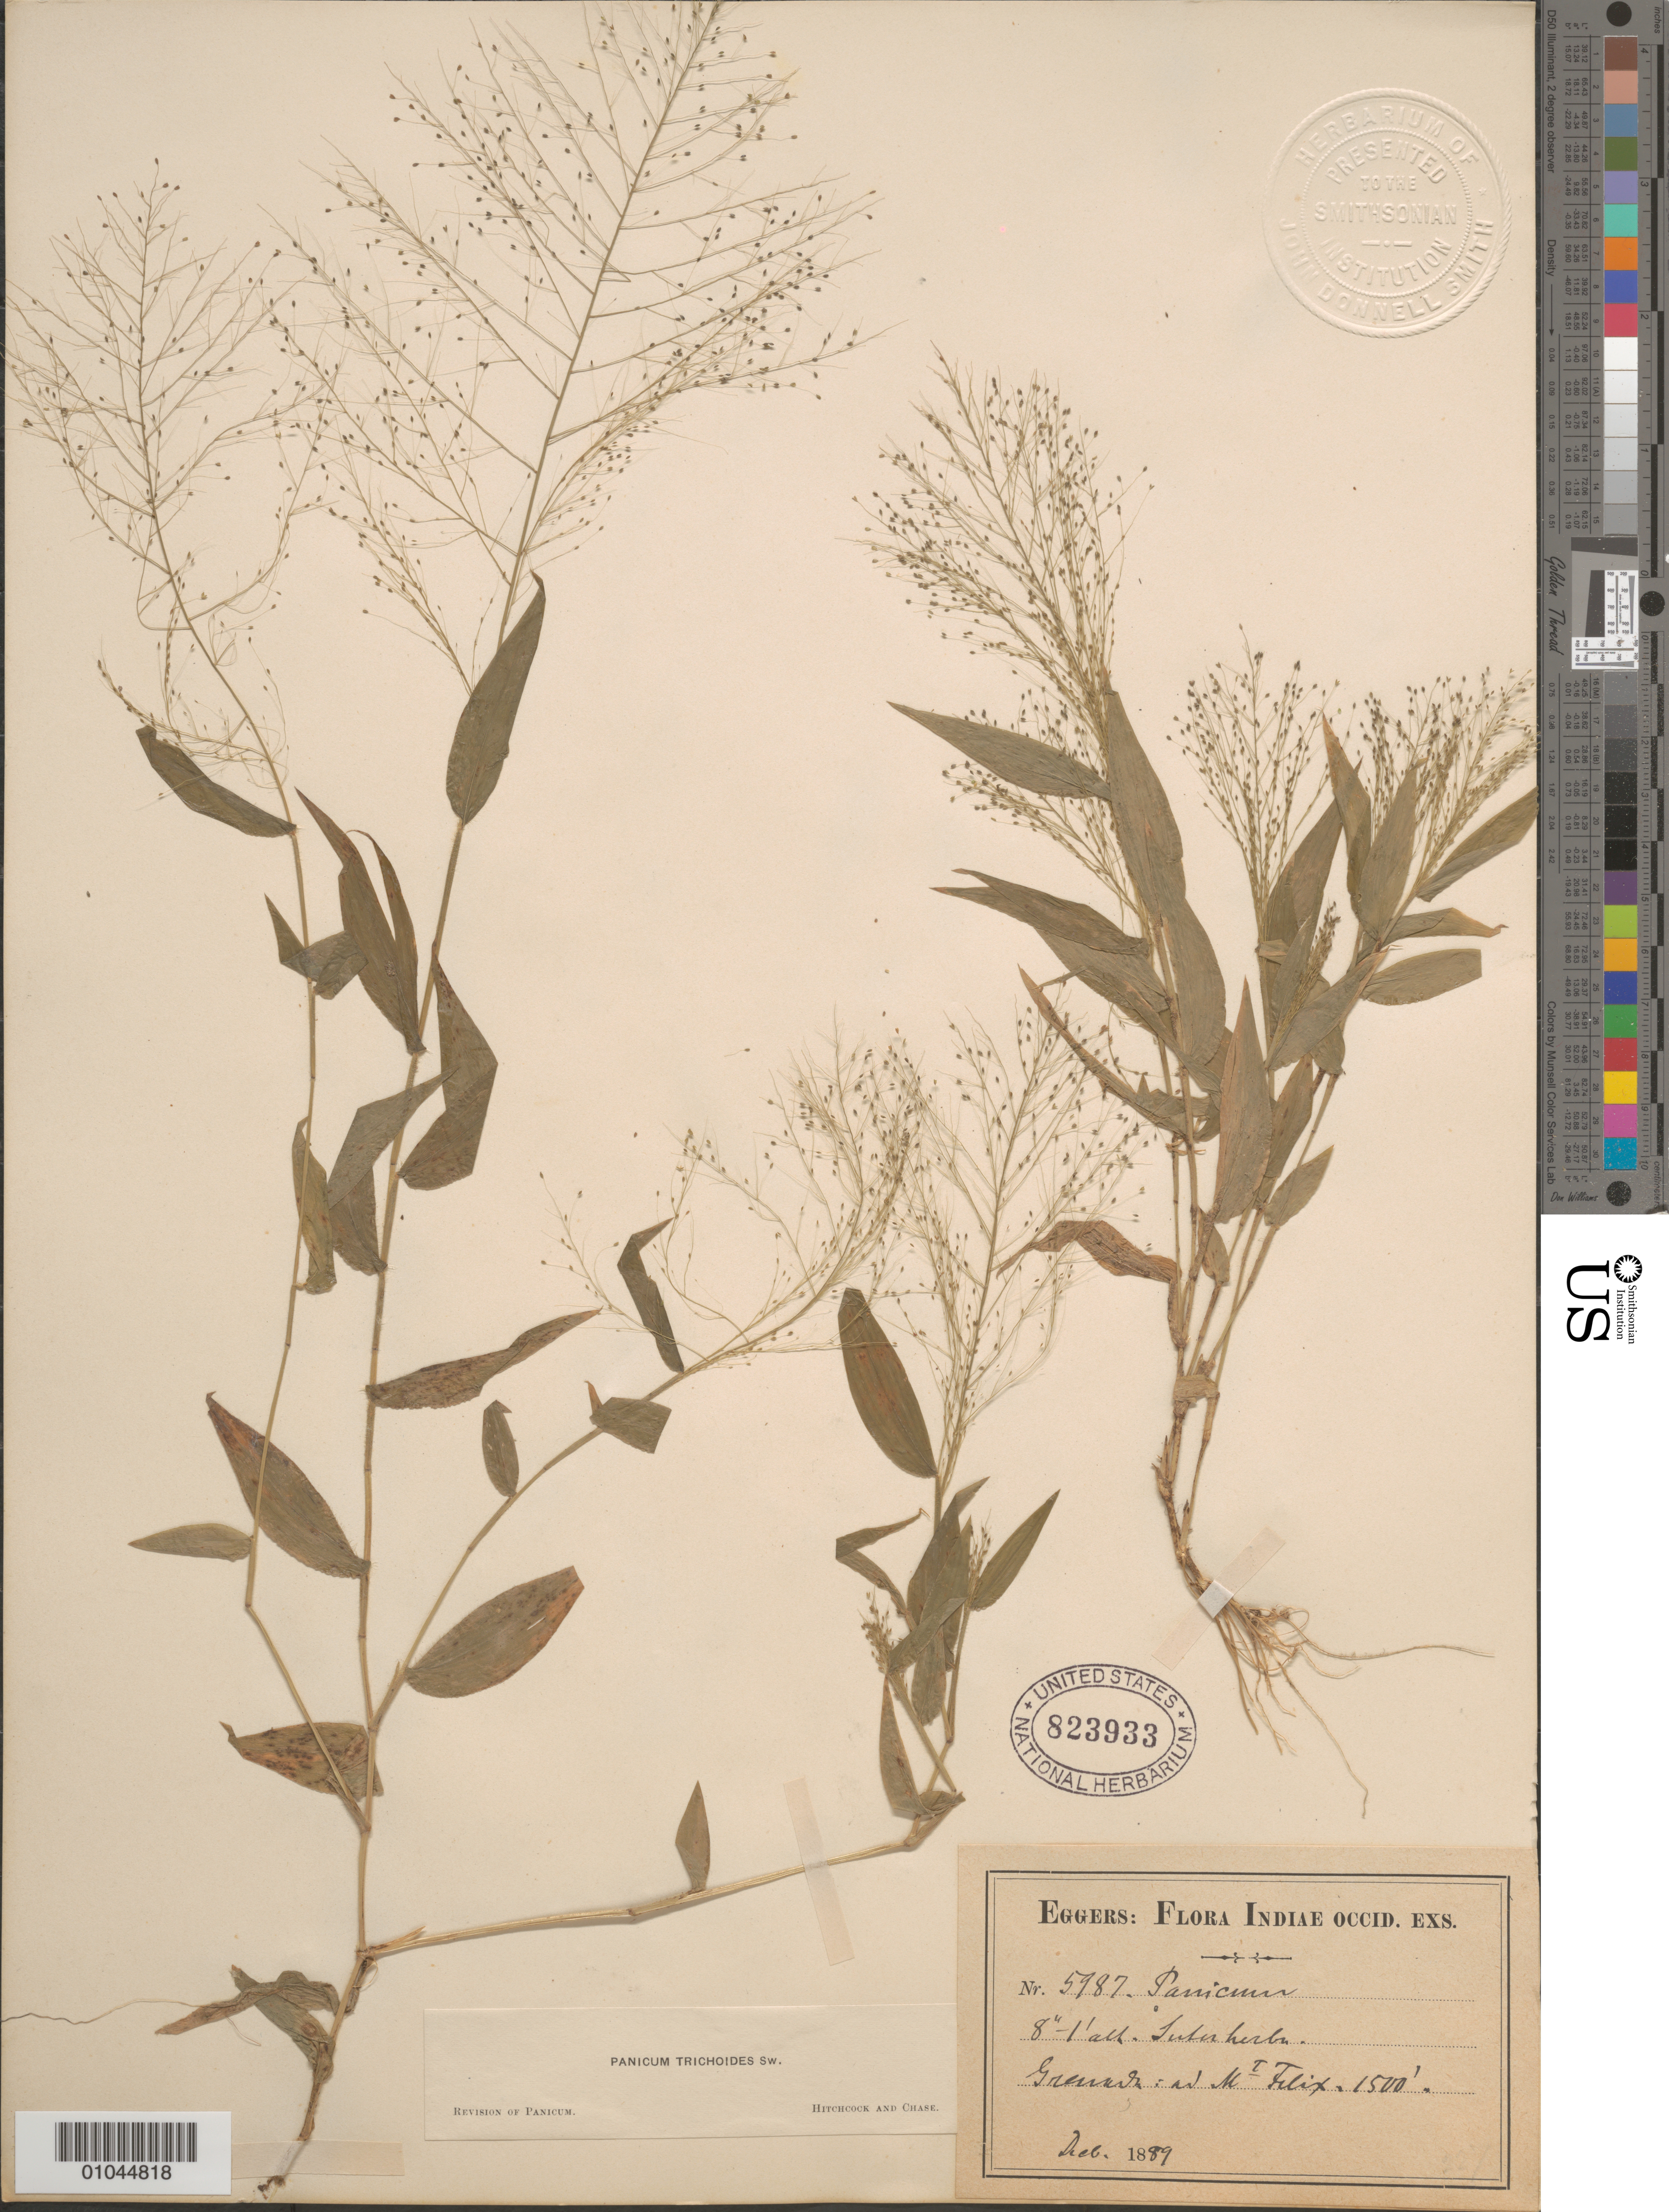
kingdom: Plantae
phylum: Tracheophyta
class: Liliopsida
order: Poales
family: Poaceae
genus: Panicum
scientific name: Panicum trichoides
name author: Sw.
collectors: H. F. A. von Eggers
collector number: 5987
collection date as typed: Dec 1889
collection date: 1889-12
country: Grenada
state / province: Saint John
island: Grenada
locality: Mt. Felix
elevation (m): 457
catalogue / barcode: US 823933